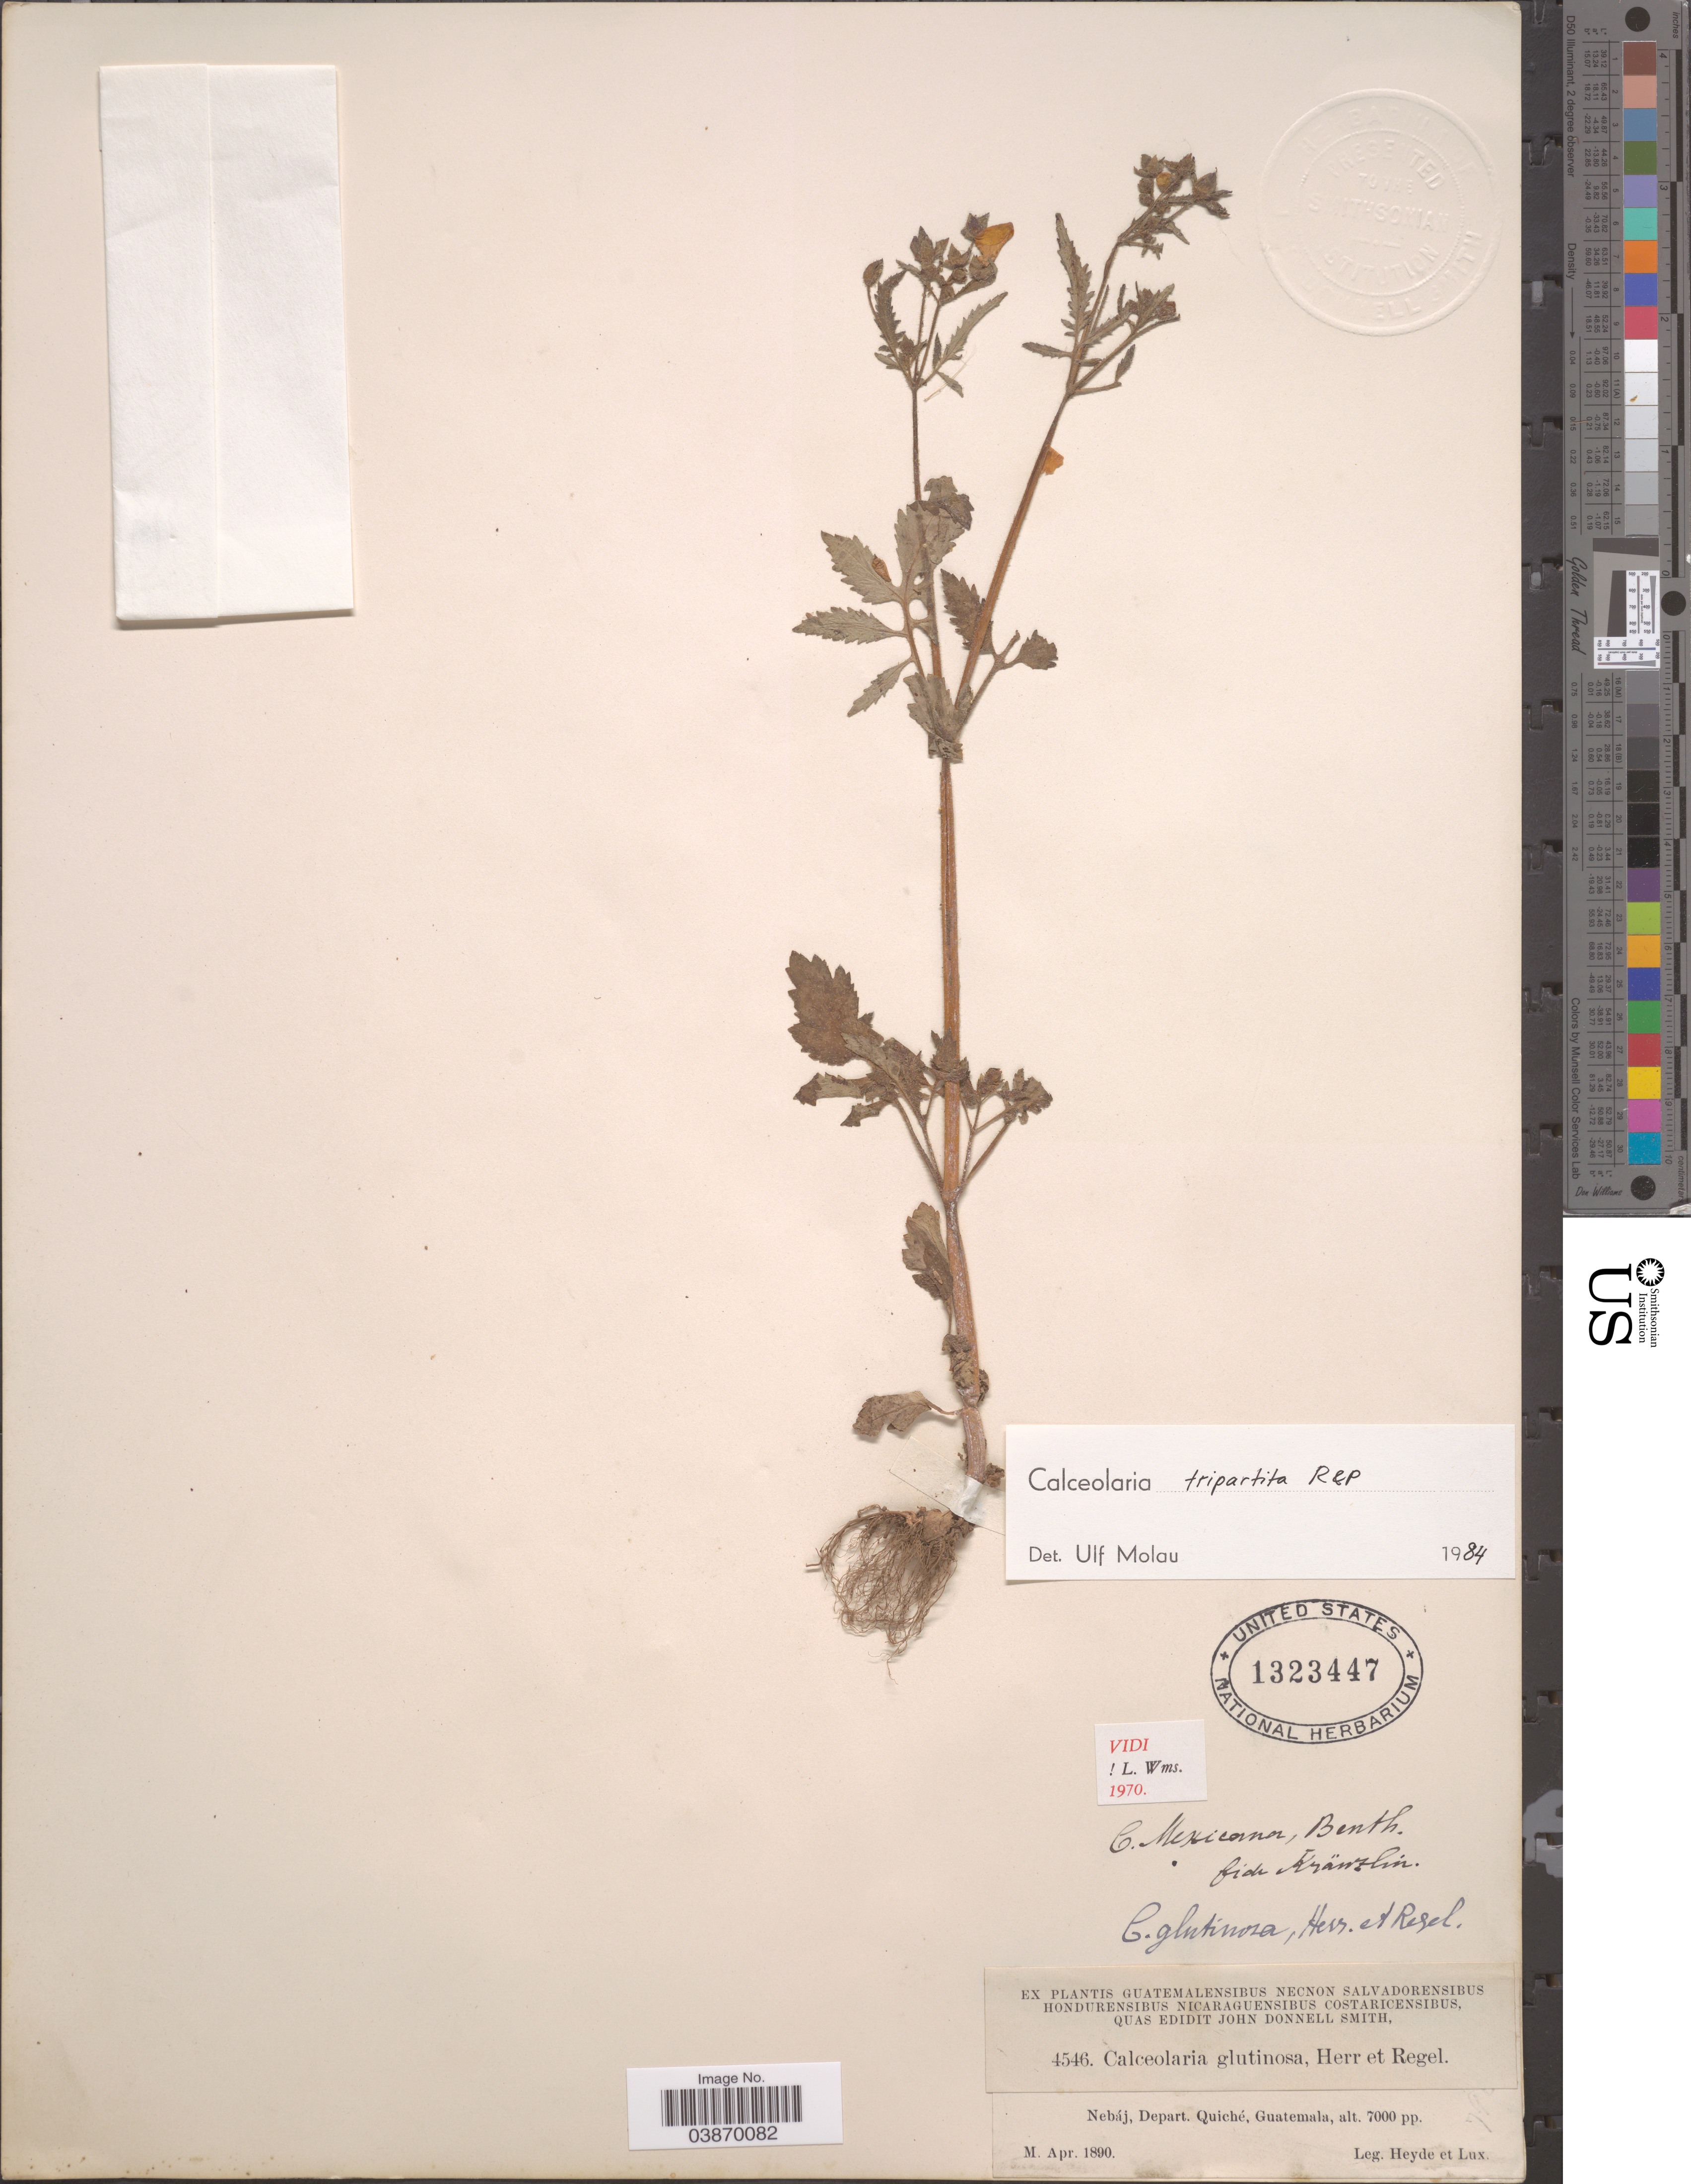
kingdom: Plantae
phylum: Tracheophyta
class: Magnoliopsida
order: Lamiales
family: Calceolariaceae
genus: Calceolaria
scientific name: Calceolaria tripartita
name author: Ruiz & Pav.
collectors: Heyde & Lux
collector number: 4546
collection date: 1890-04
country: Guatemala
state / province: El Quiche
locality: Nebáj, Depart. Quichá.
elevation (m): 2134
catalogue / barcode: US 1323447